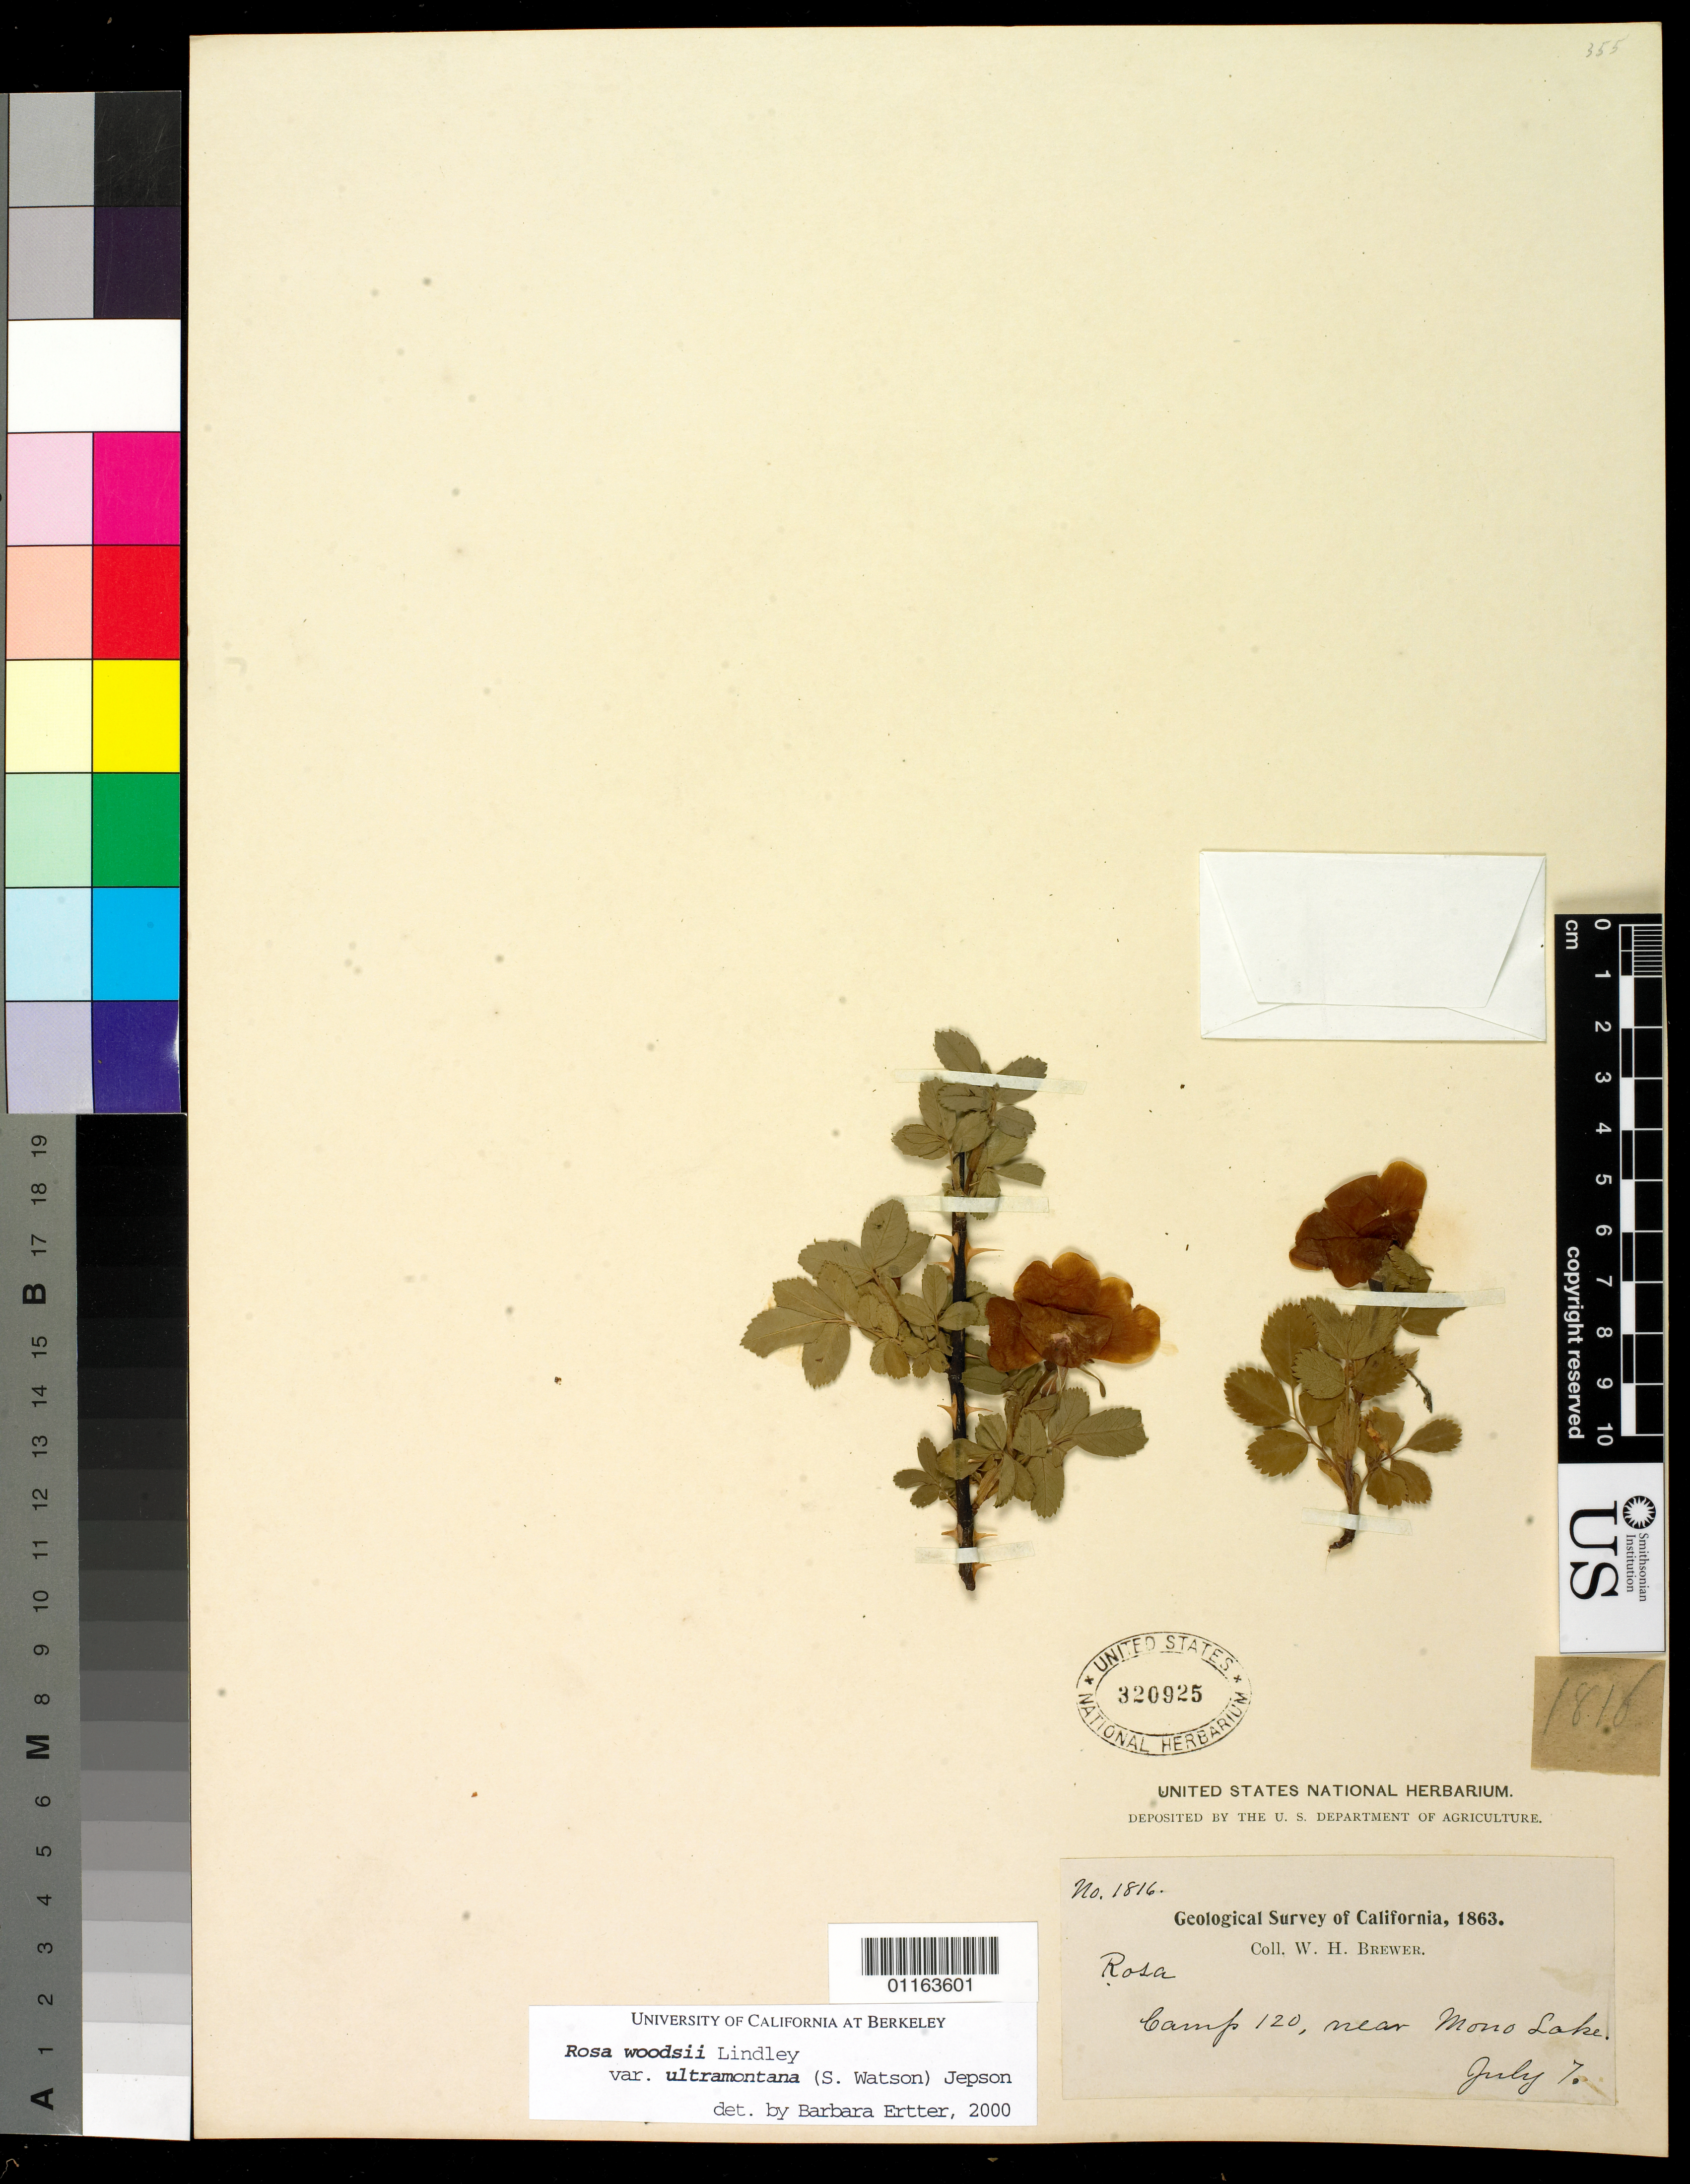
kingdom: Plantae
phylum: Tracheophyta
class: Magnoliopsida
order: Rosales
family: Rosaceae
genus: Rosa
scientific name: Rosa woodsii var. ultramontana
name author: Lindl.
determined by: Ertter, Barbara J.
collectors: W. H. Brewer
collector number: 1816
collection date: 1863-07-07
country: United States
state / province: California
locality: Camp 120, near Mono Lake.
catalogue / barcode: US 320925